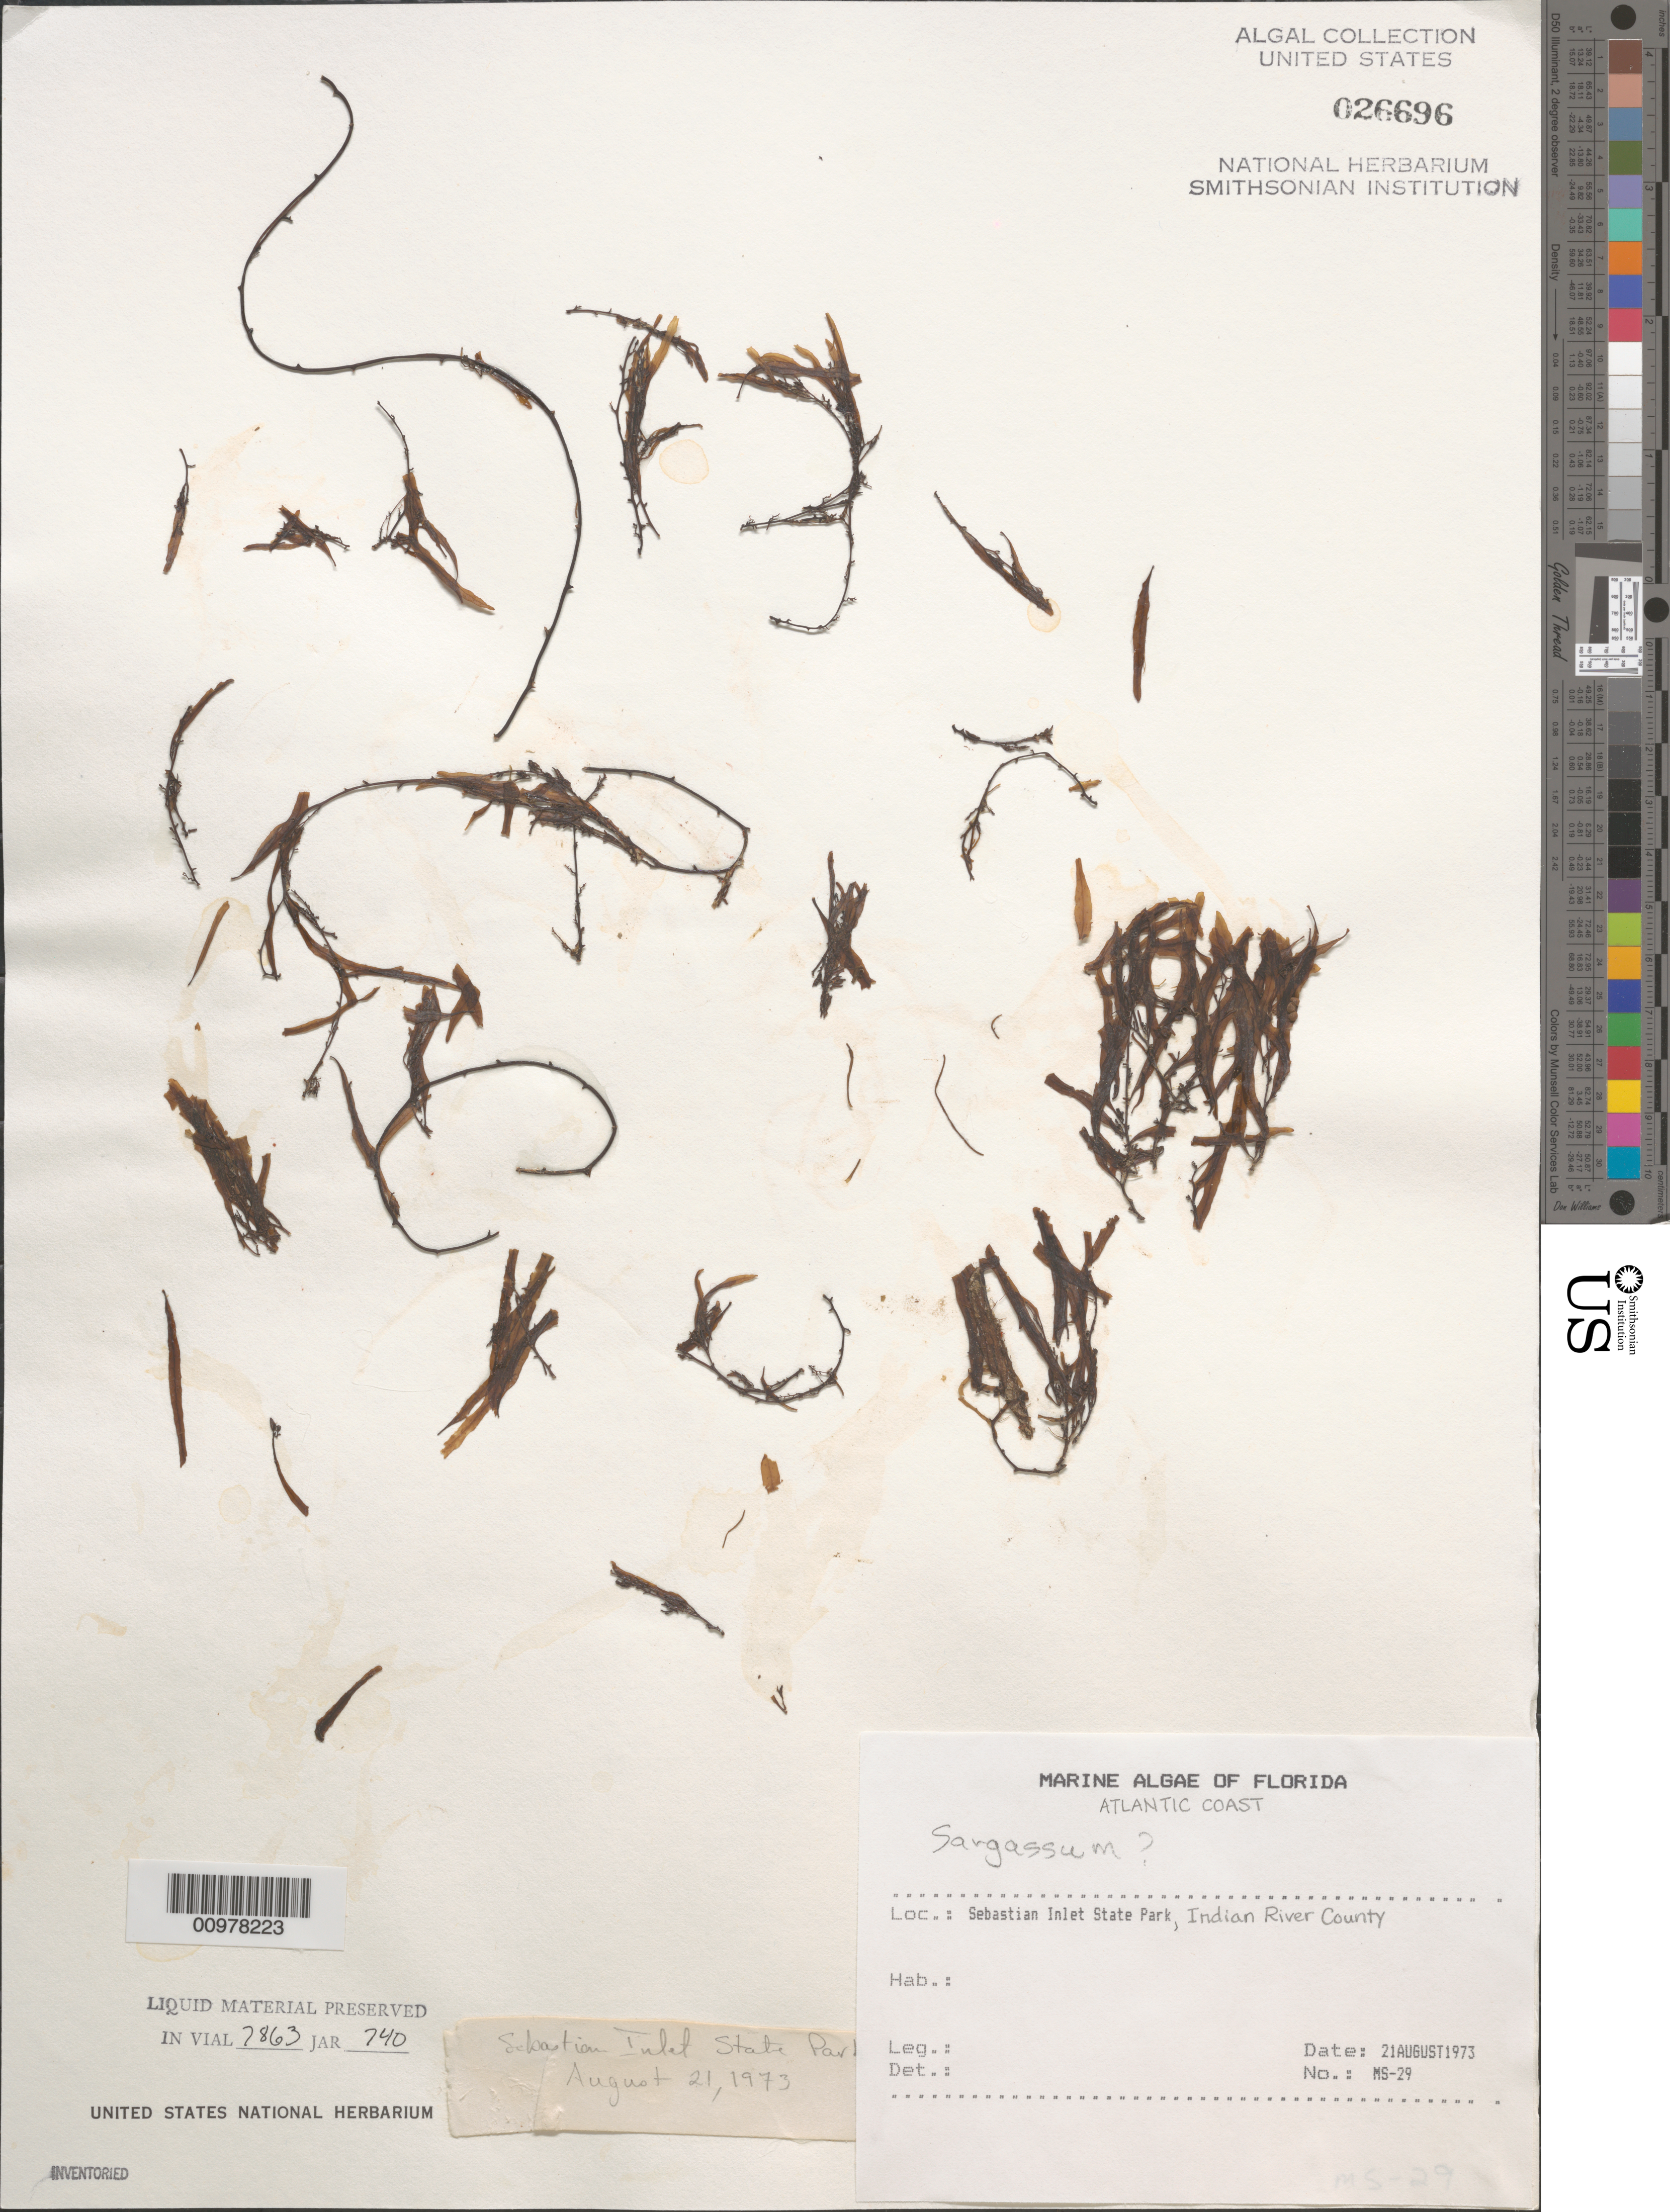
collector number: MS-29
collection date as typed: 21 Aug 1973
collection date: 1973-08-21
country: United States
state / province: Florida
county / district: Indian River County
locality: Sebastian Inlet State Park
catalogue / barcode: US 26696